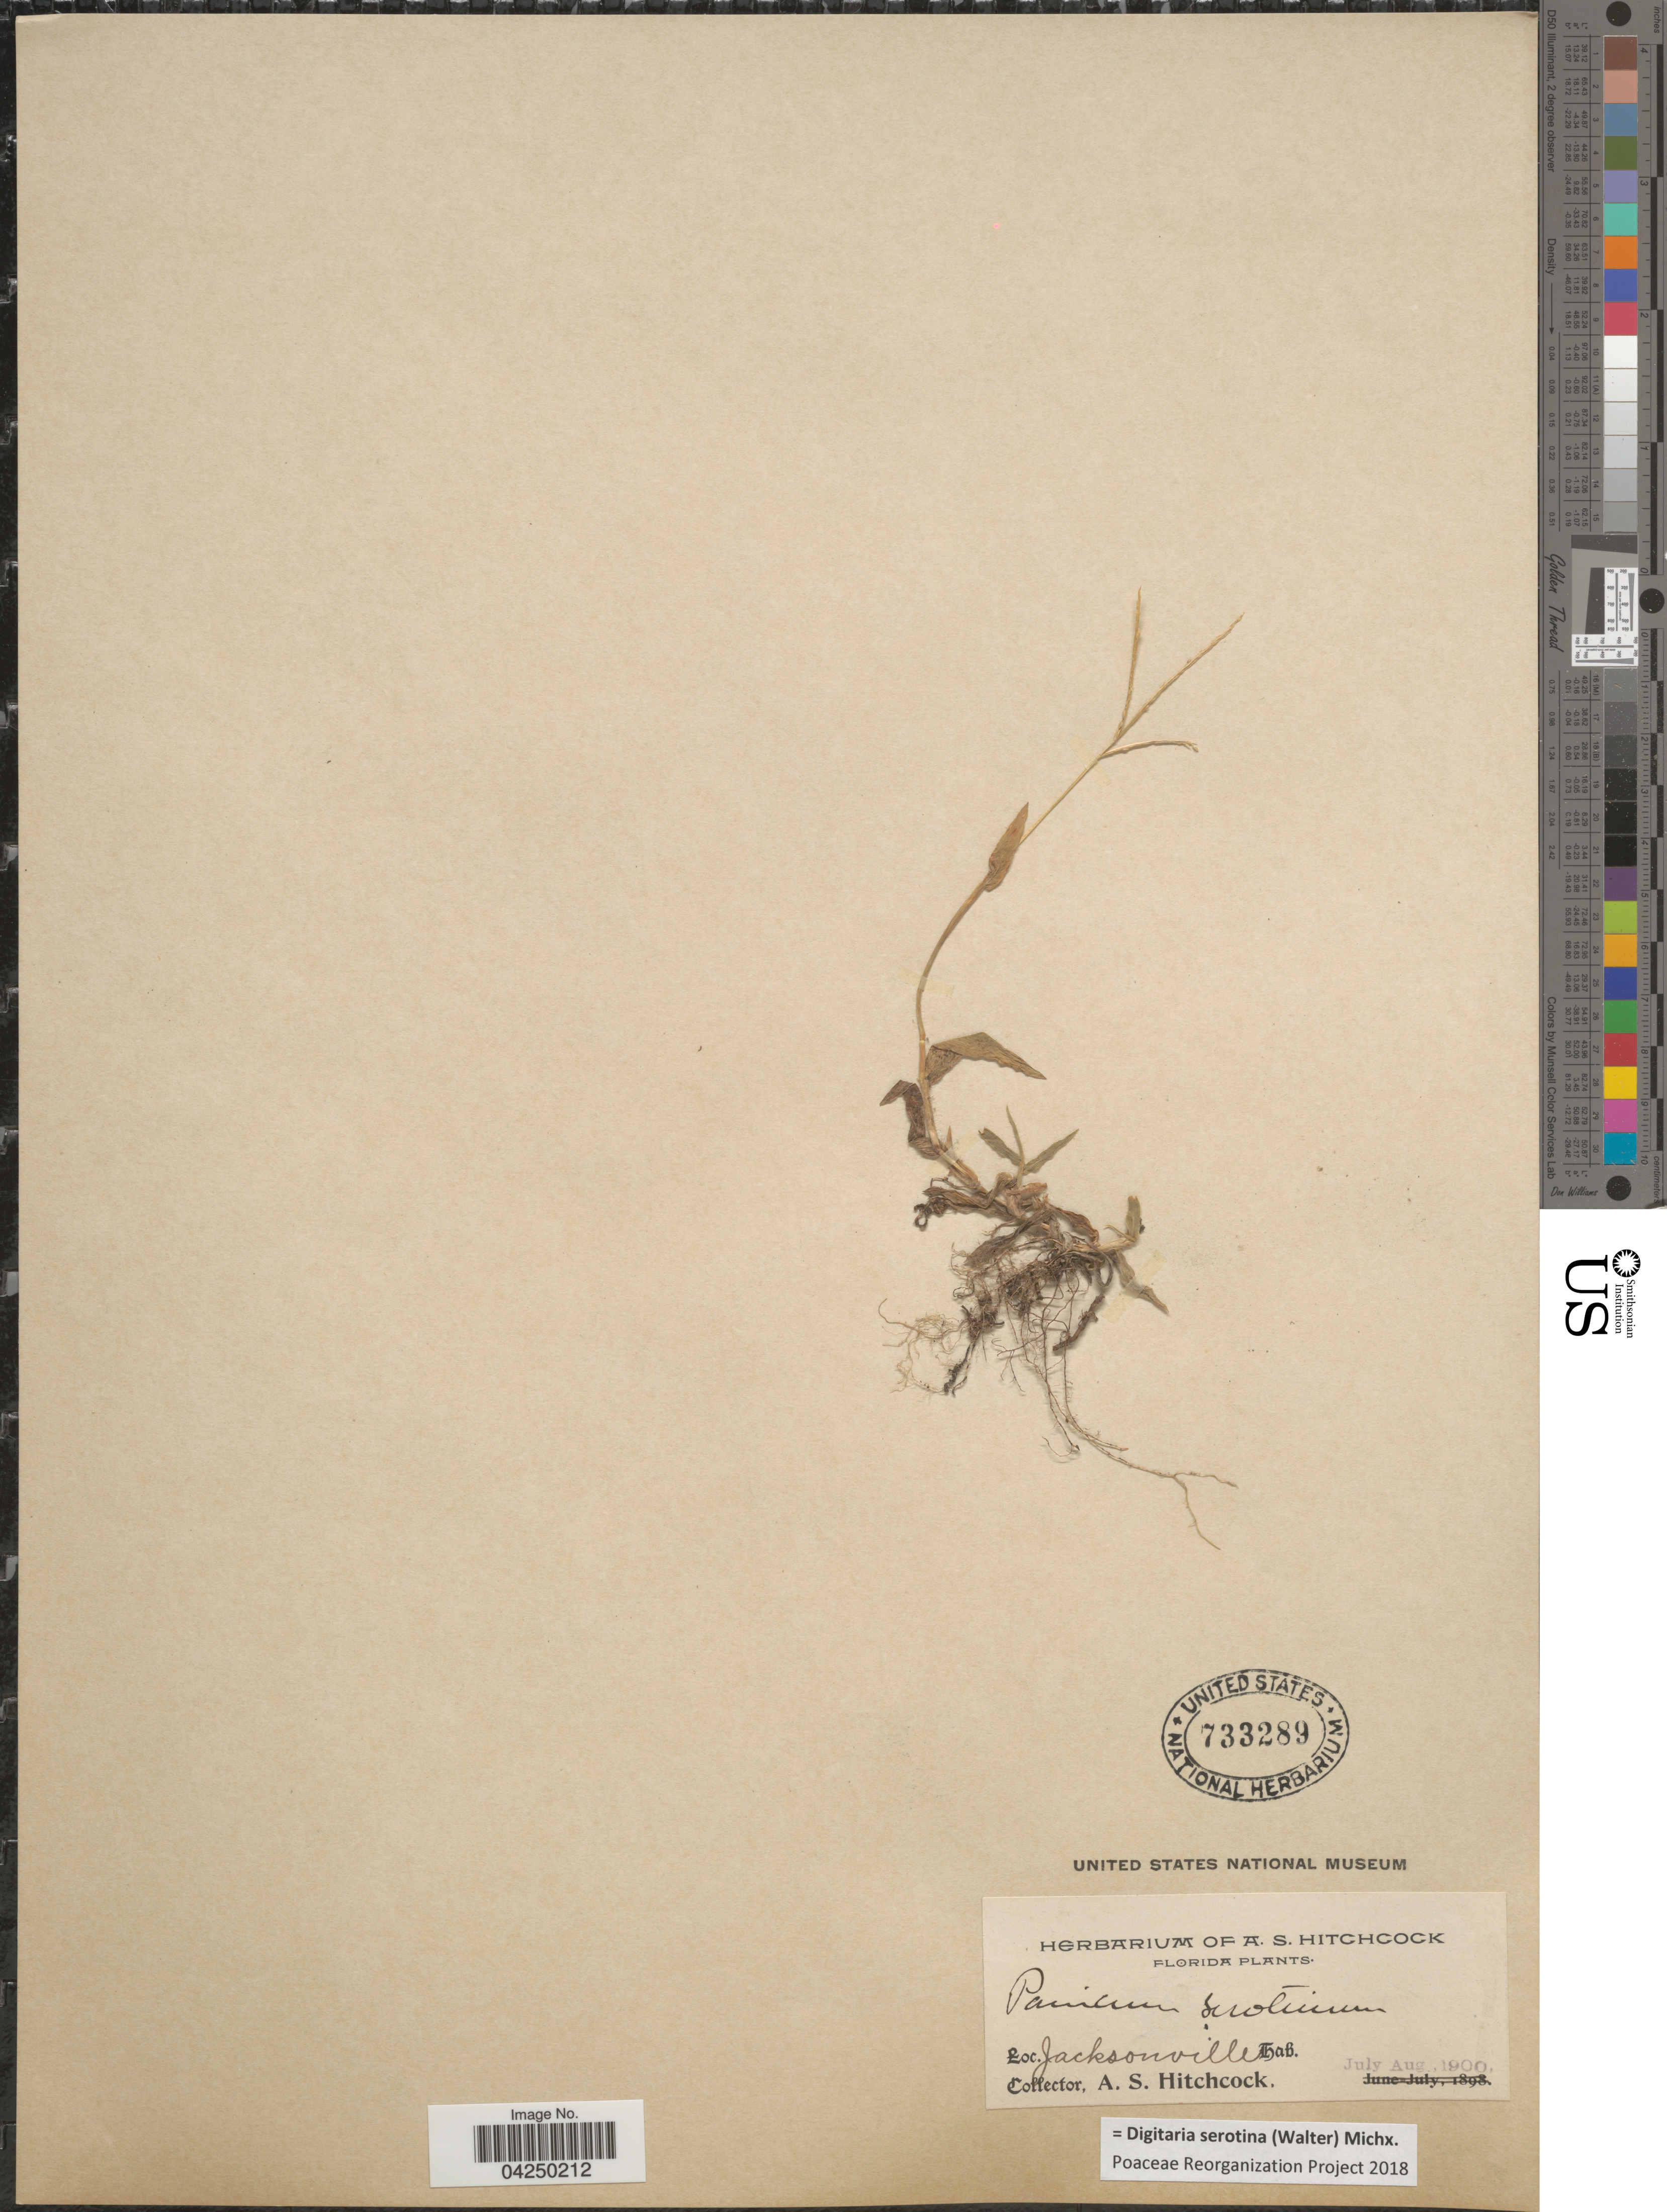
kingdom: Plantae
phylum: Tracheophyta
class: Liliopsida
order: Poales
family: Poaceae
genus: Digitaria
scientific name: Digitaria serotina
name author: (Walter) Michx.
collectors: A. S. Hitchcock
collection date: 1900-07/1900-08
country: United States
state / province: Florida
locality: Jacksonville.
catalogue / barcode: US 733289